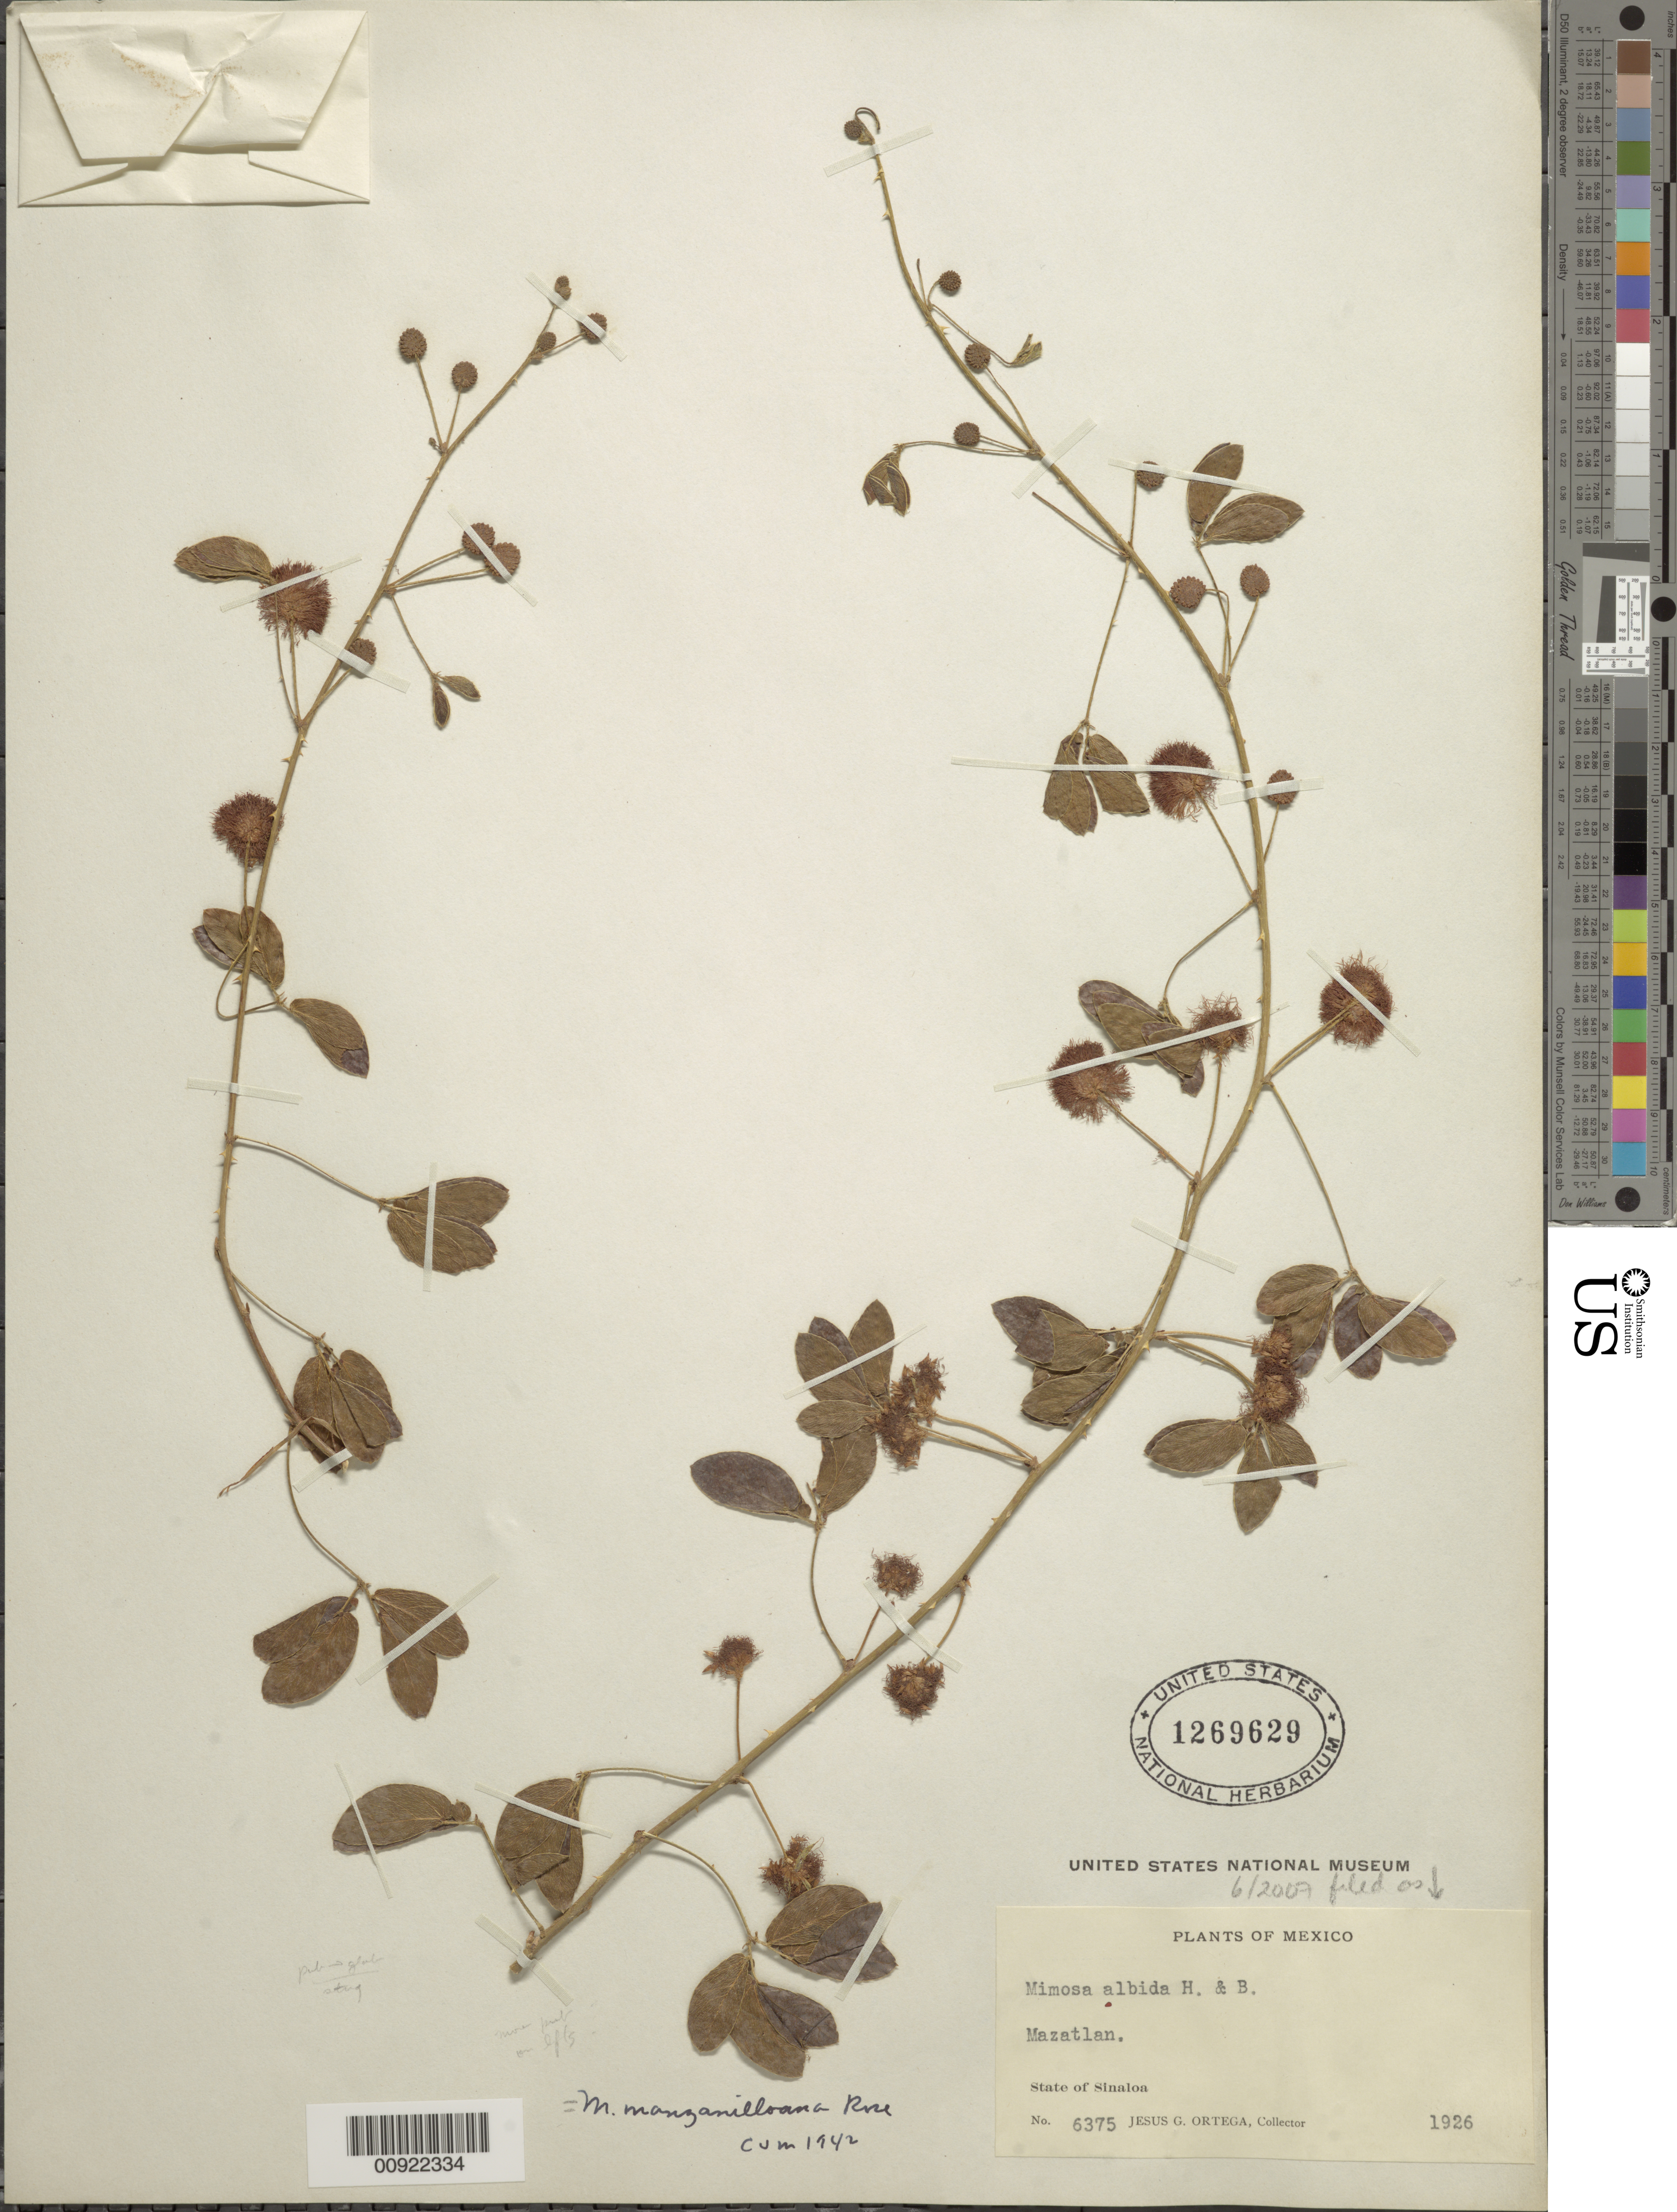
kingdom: Plantae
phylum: Tracheophyta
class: Magnoliopsida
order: Fabales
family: Fabaceae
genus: Mimosa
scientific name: Mimosa albida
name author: Humb. & Bonpl. ex Willd.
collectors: J. Ortega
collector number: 6375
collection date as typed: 1926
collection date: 1926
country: Mexico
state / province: Sinaloa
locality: Mazatlán, State of Sinaloa.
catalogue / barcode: US 1269629